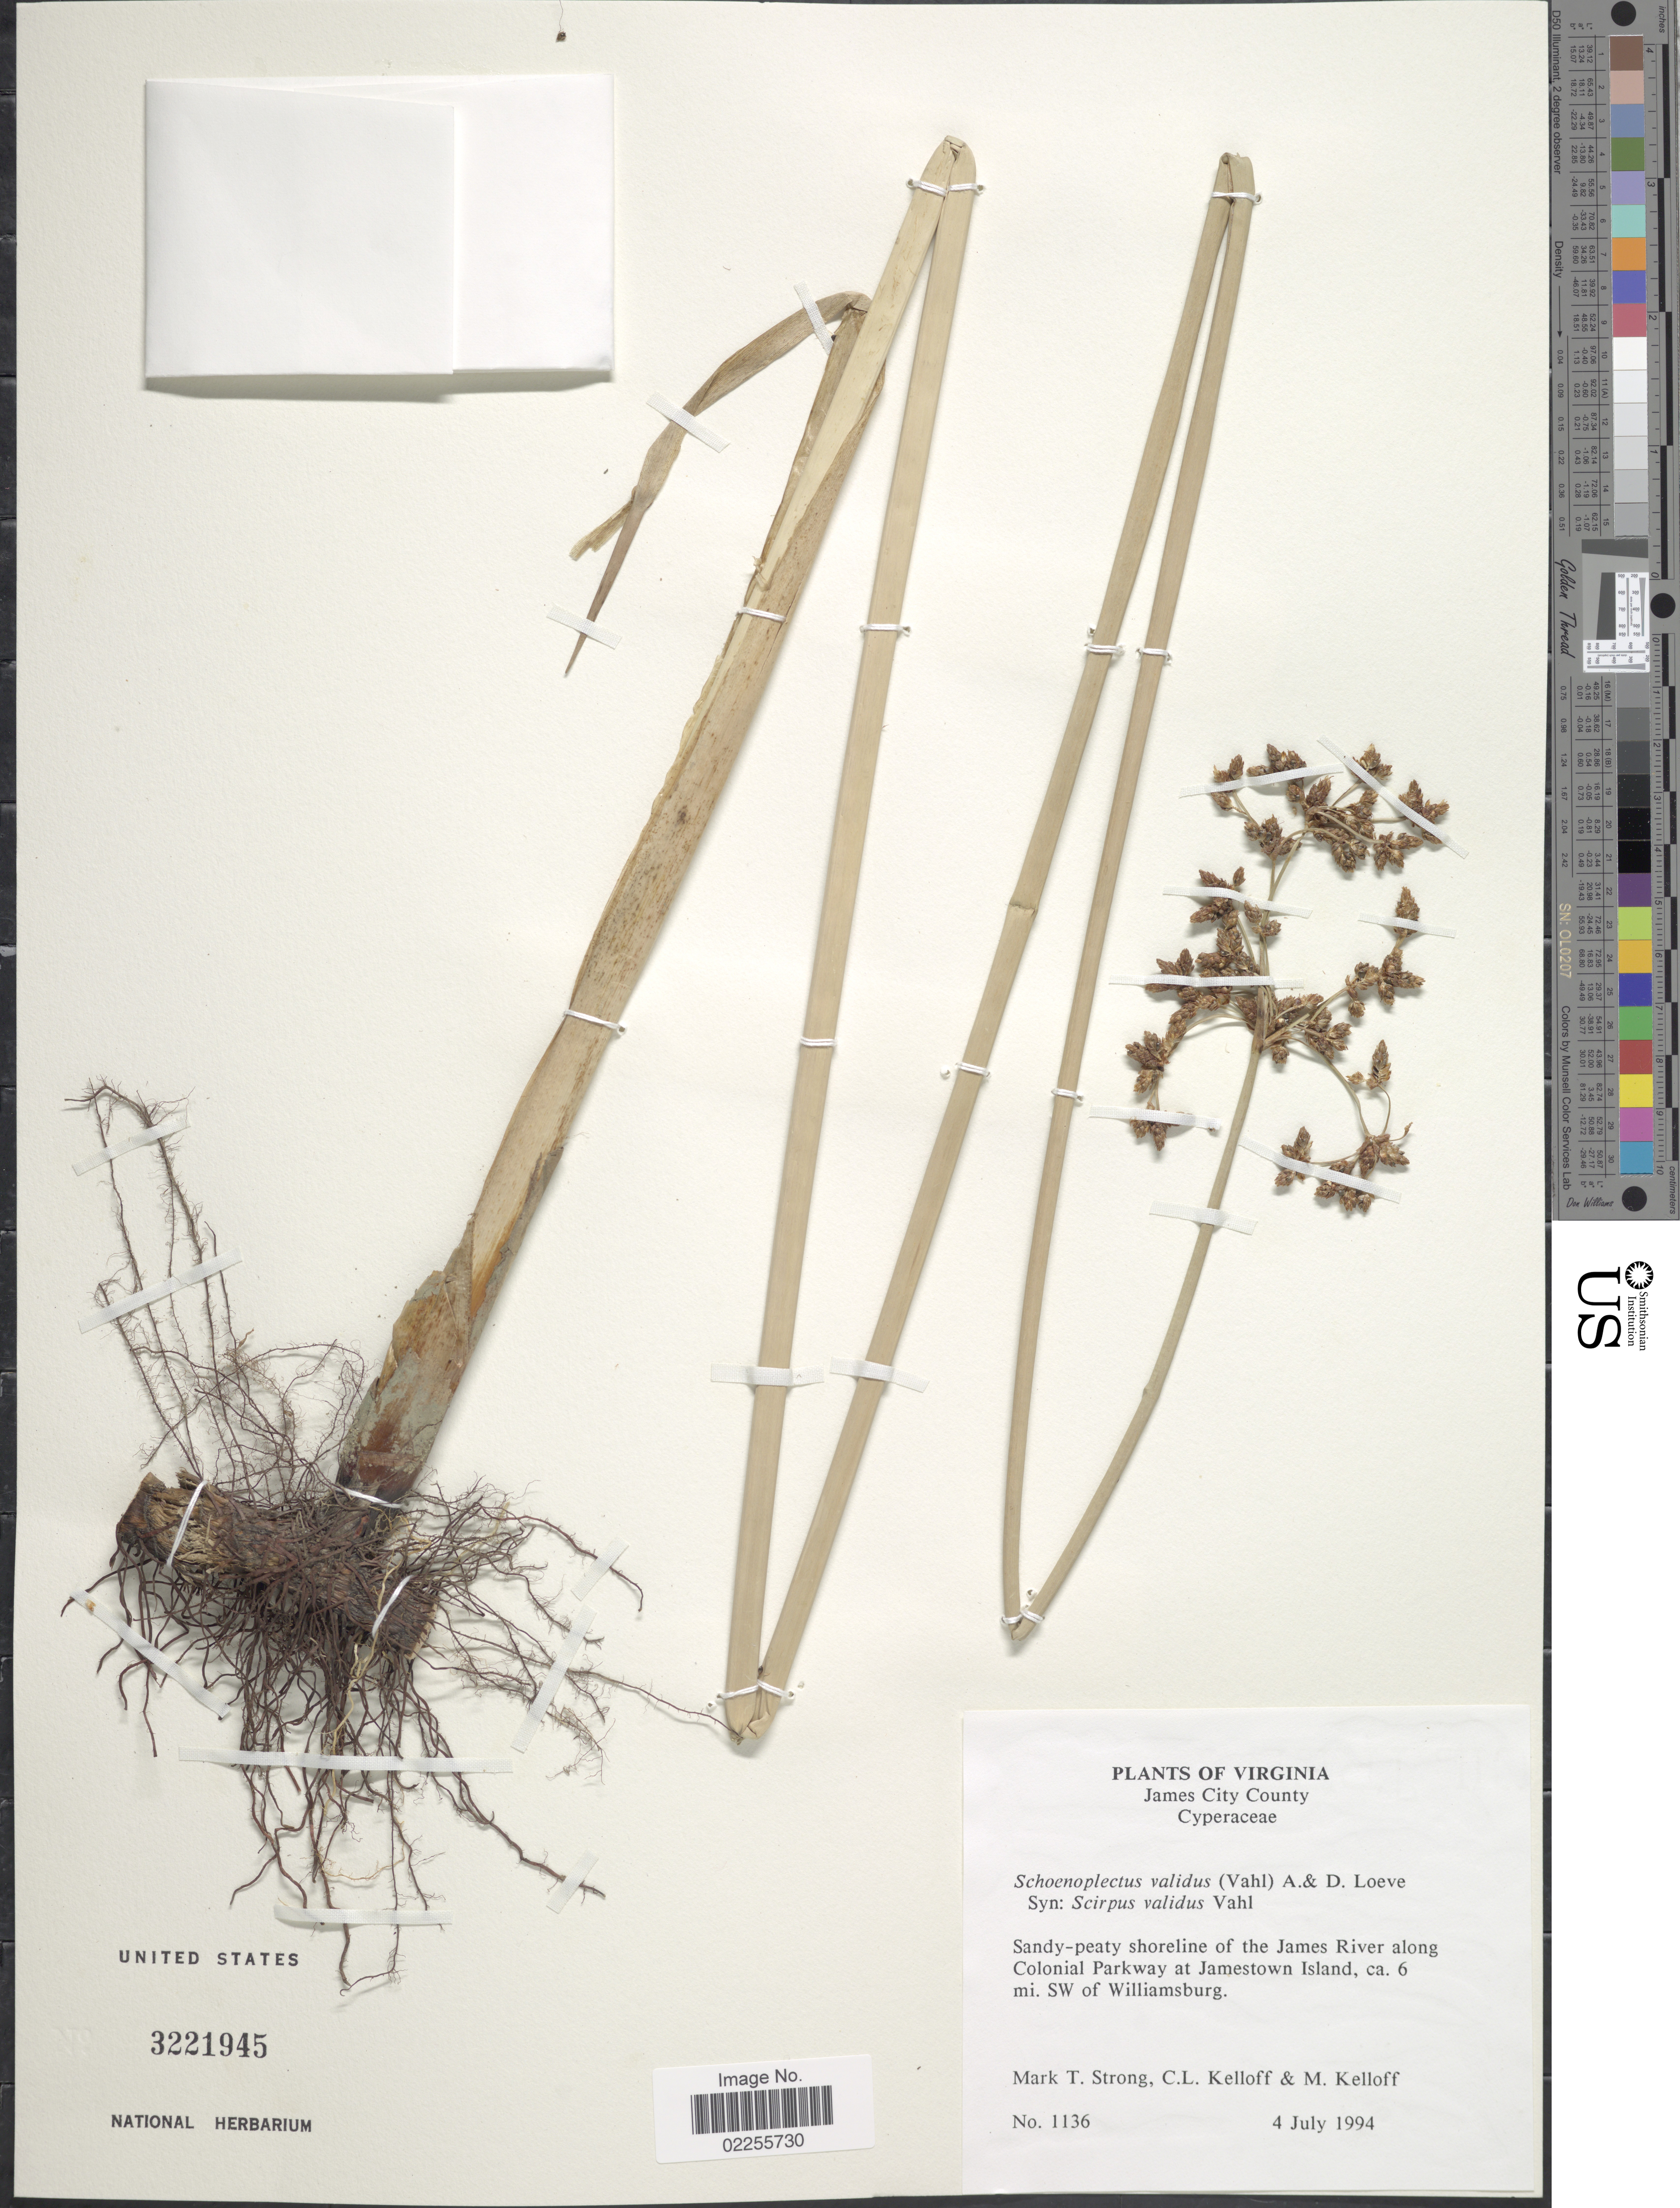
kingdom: Plantae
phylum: Tracheophyta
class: Liliopsida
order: Poales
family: Cyperaceae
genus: Schoenoplectus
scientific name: Schoenoplectus tabernaemontani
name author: (C.C. Gmel.) Palla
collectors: M. T. Strong, C. L. Kelloff & M. Kelloff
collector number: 1136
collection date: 1994-07-04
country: United States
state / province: Virginia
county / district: James City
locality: James City County, sandy-peaty shoreline of the James River along Colonial Parkway at Jamestown Island, ca. 6 mi. SW of Williamsburg.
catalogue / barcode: US 3221945